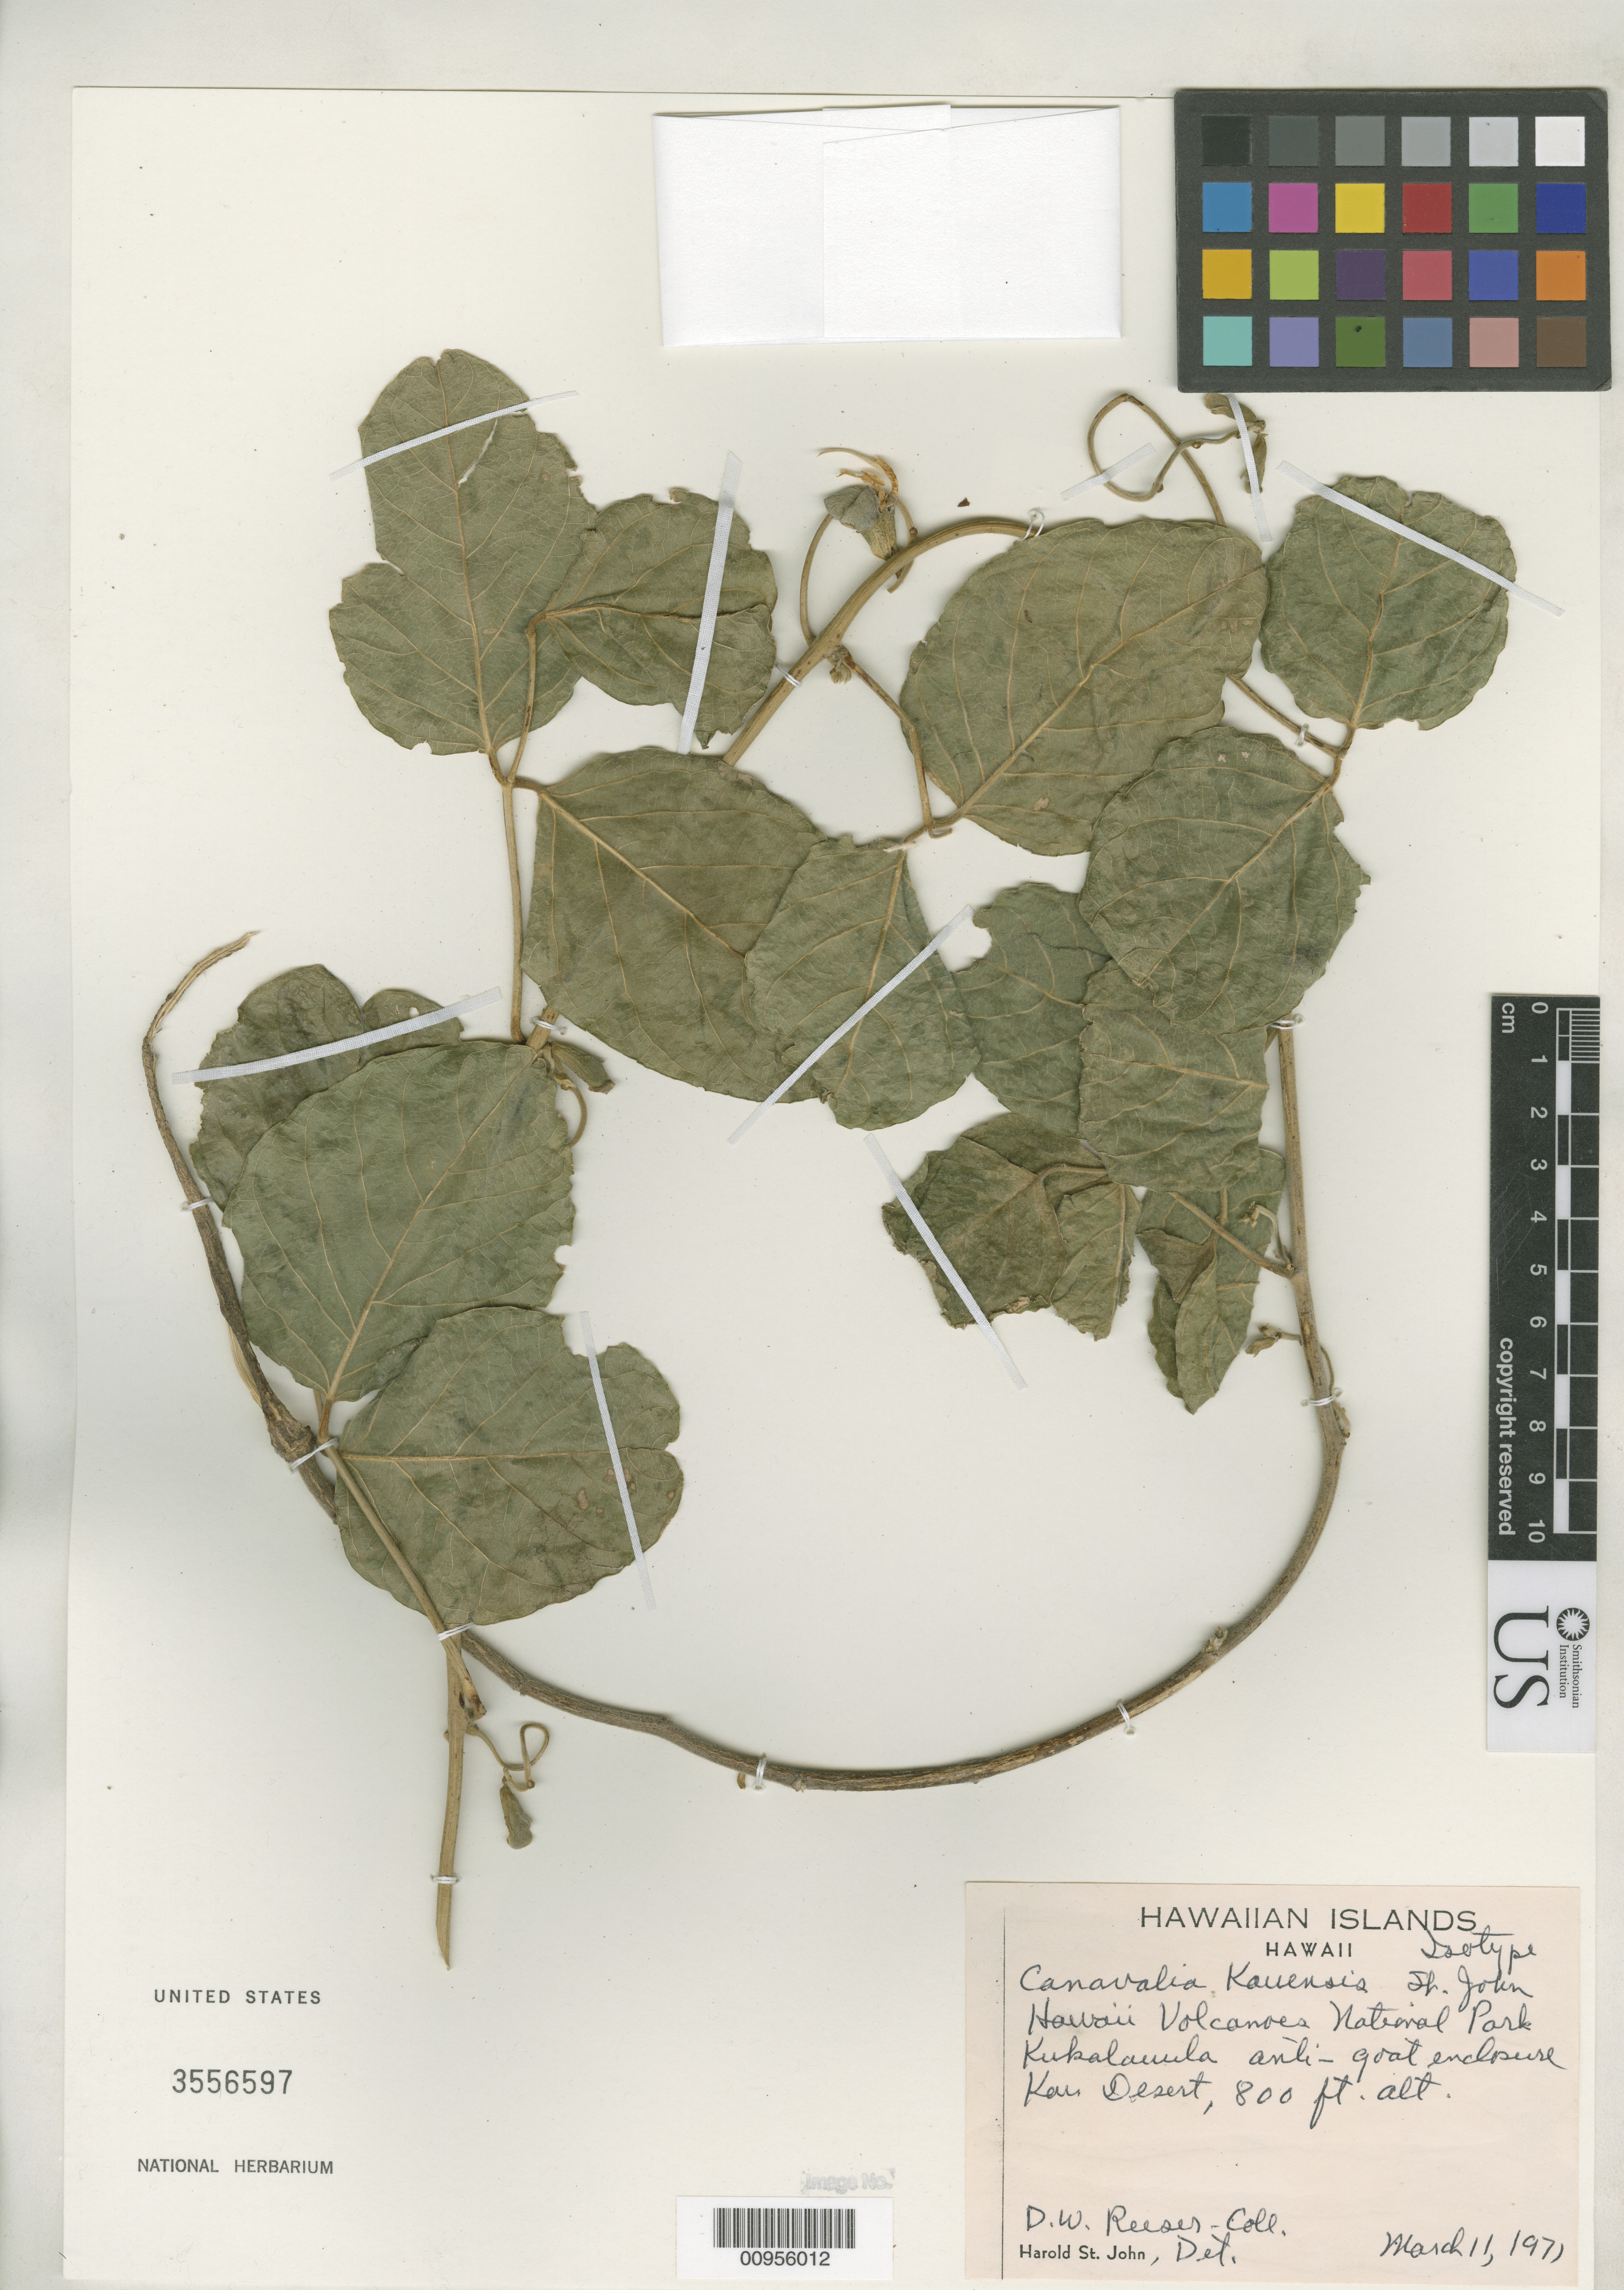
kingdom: Plantae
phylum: Tracheophyta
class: Magnoliopsida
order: Fabales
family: Fabaceae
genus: Canavalia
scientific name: Canavalia kauensis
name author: H. St. John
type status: Isotype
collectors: D. Reeser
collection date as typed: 11 Mar 1971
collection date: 1971-03-11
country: United States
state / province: Hawaii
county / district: Hawaii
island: Hawaii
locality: Hawaii Volcanoes National Park, Kukalauula anti-goat enclosure, Kau Desert.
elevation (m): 244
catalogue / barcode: US 3556597